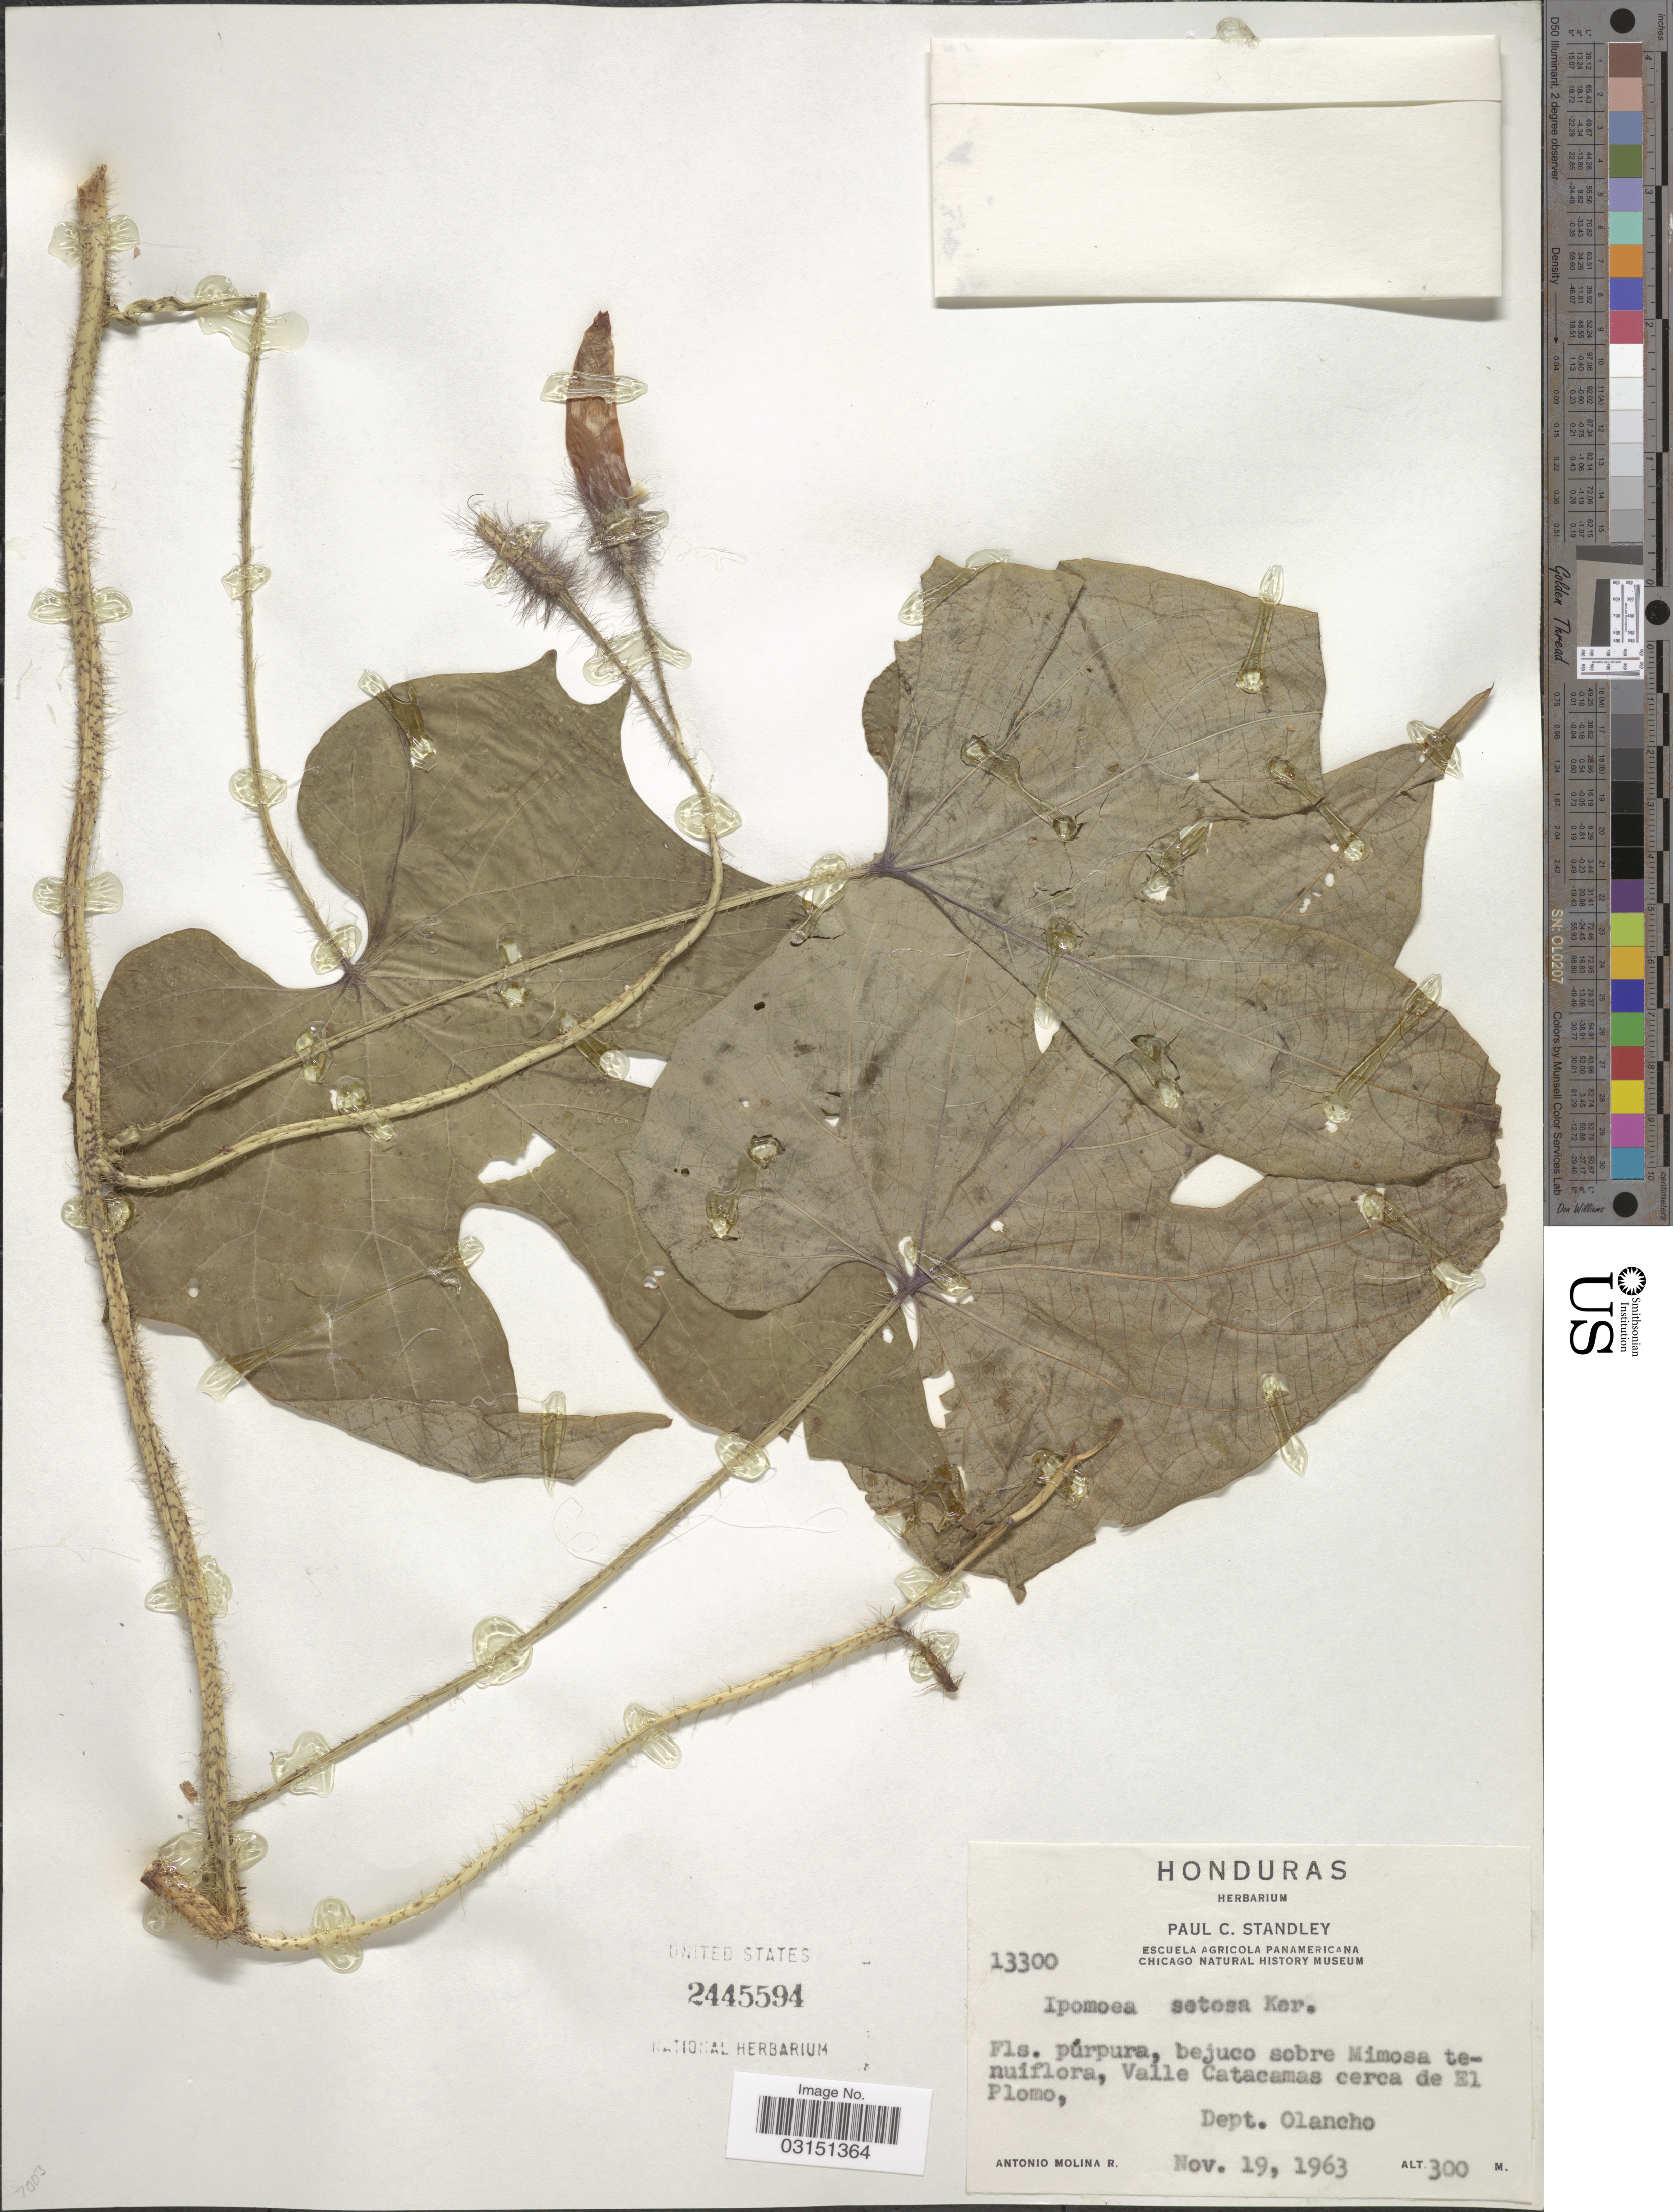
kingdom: Plantae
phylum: Tracheophyta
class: Magnoliopsida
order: Solanales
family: Convolvulaceae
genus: Ipomoea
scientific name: Ipomoea setosa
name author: Ker Gawl.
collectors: A. Molina R.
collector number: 13300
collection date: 1963-11-19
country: Honduras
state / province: Olancho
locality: Valle Catacamas cerca de El Plomo, Dept. Olancho.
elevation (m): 300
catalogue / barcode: US 2445594